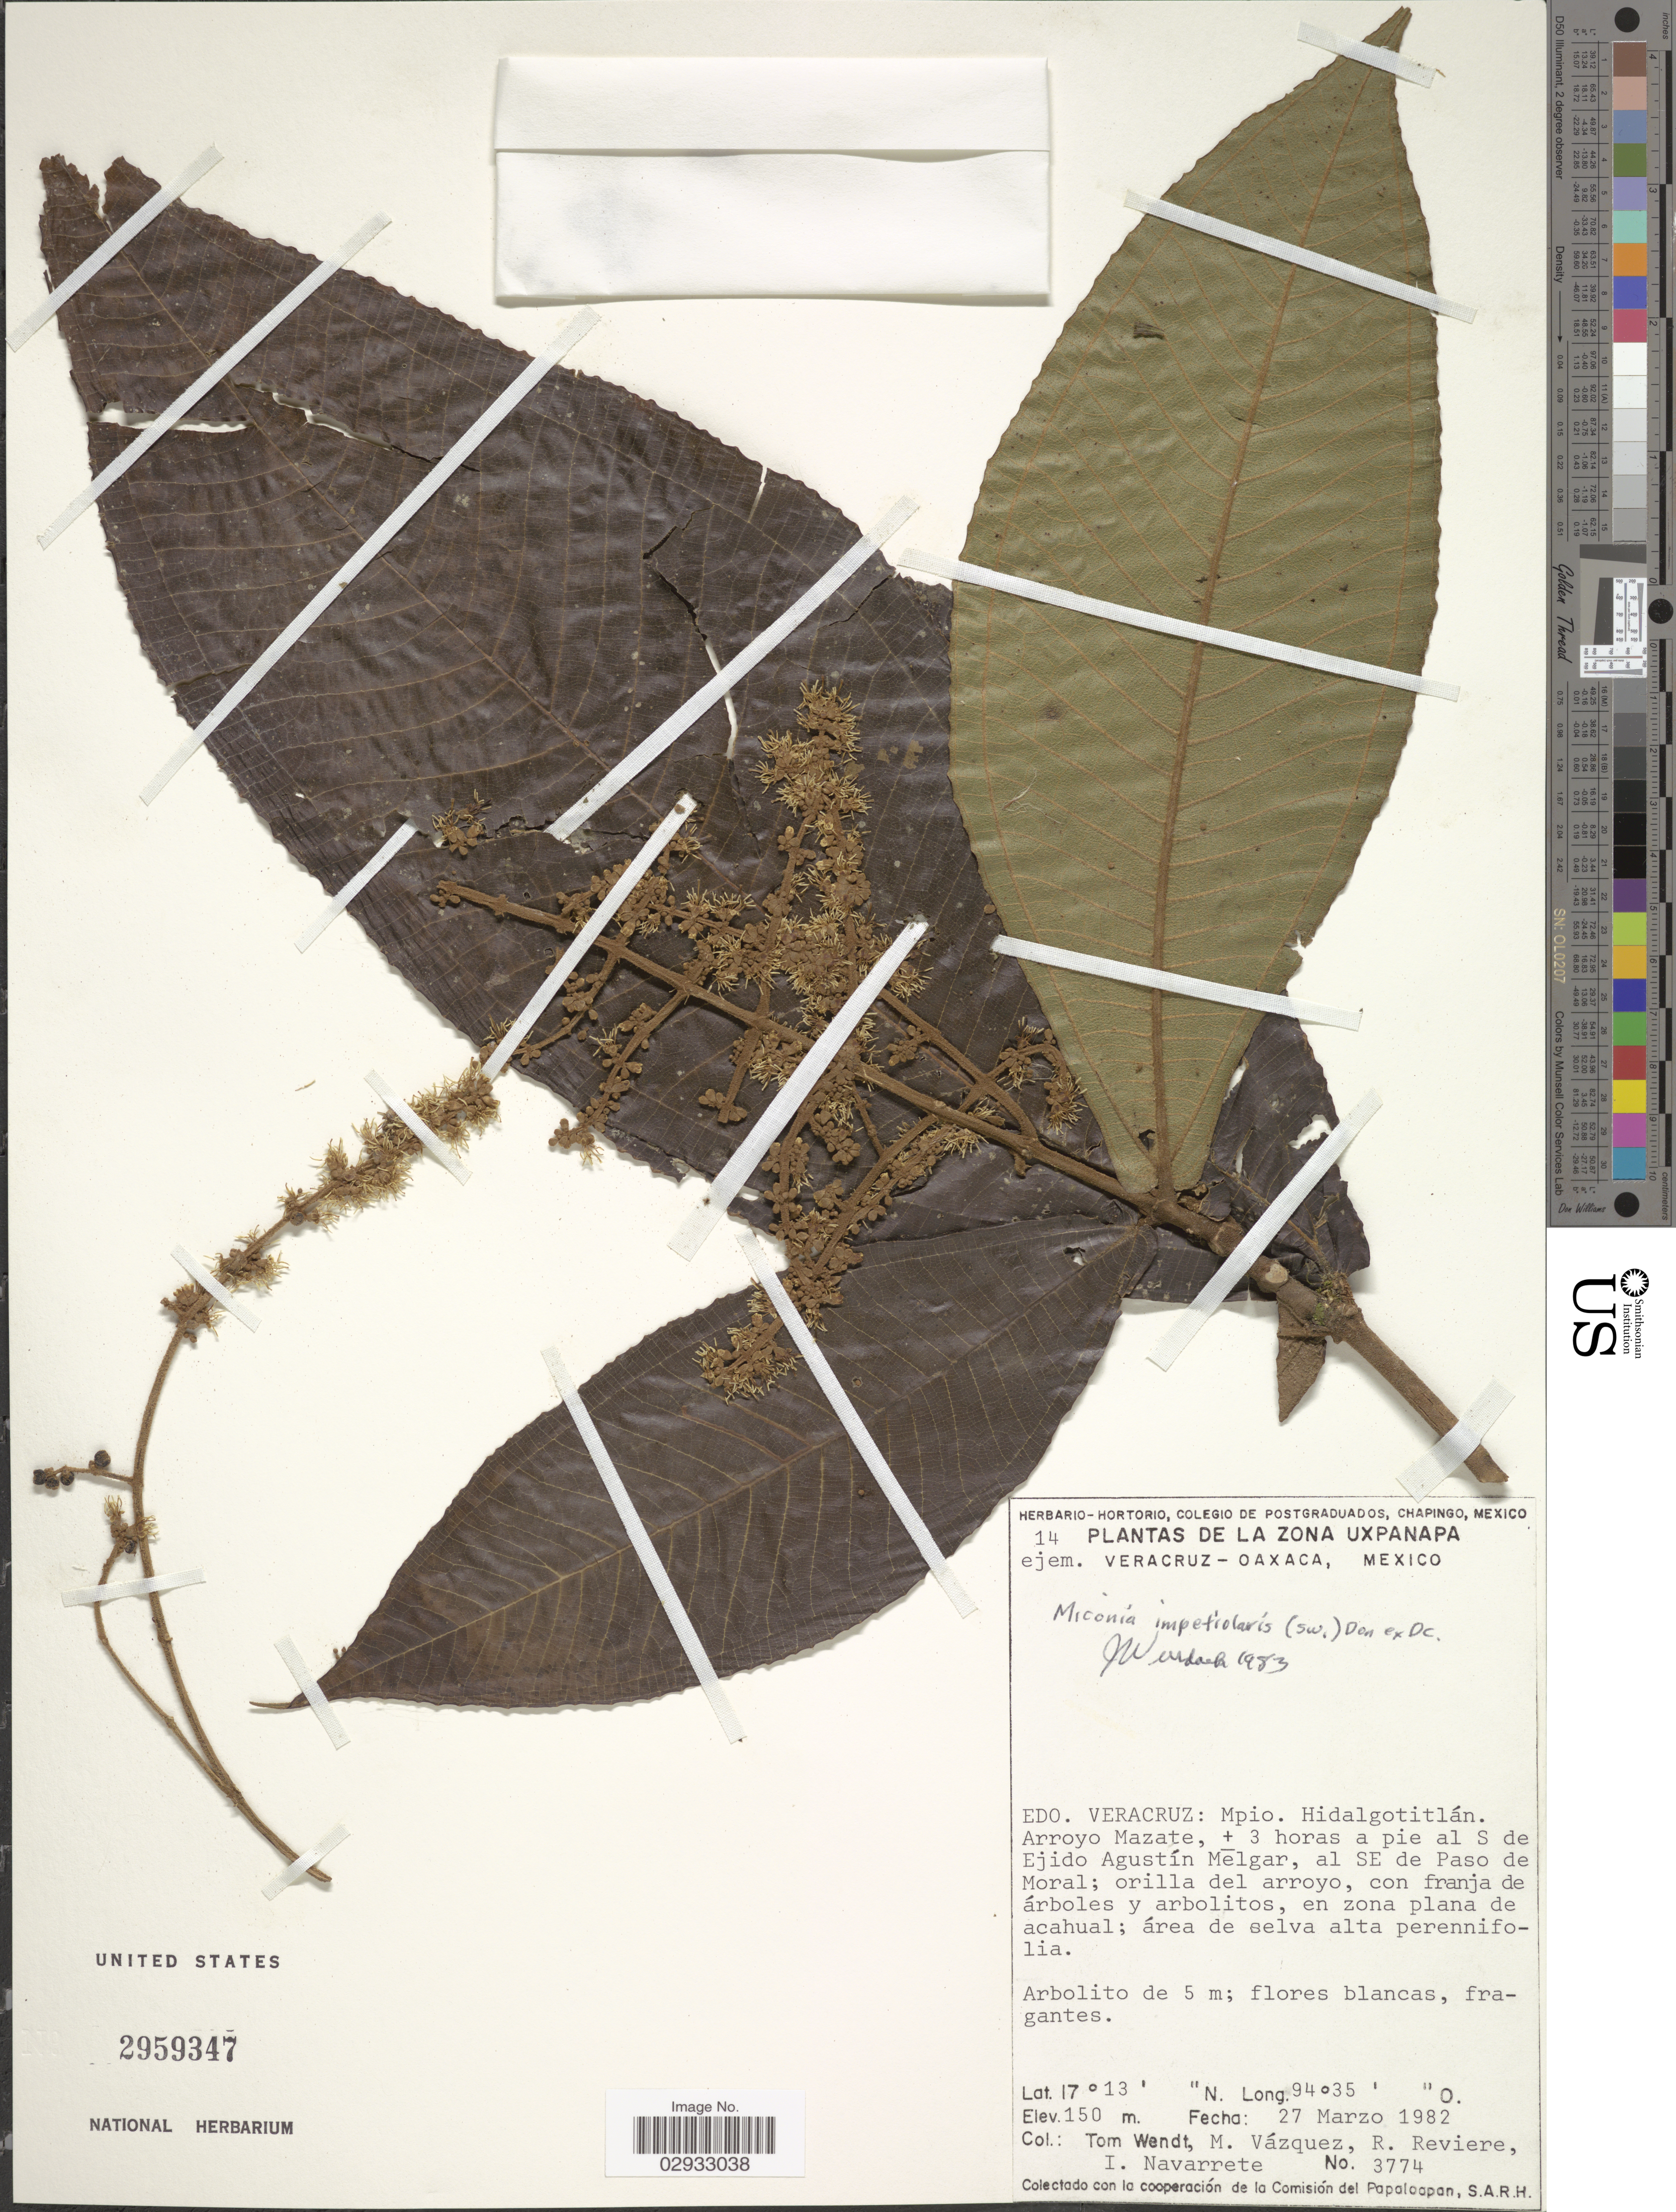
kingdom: Plantae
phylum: Tracheophyta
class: Magnoliopsida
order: Myrtales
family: Melastomataceae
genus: Miconia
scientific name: Miconia impetiolaris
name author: (Sw.) D. Don ex DC.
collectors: T. L. Wendt, M. Vázquez, R. Reviere & I. Navarrete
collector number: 3774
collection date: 1982-03-27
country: Mexico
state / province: Veracruz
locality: La Zona Uxpanapa. Edo. Veracruz: Mpio. Hidalgotitlán. Arroyo Mazate, ± 3 horas a pie al S de Ejido Agustín Melgar, al SE de Paso de Moral; orilla del arroyo.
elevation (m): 150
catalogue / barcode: US 2959347